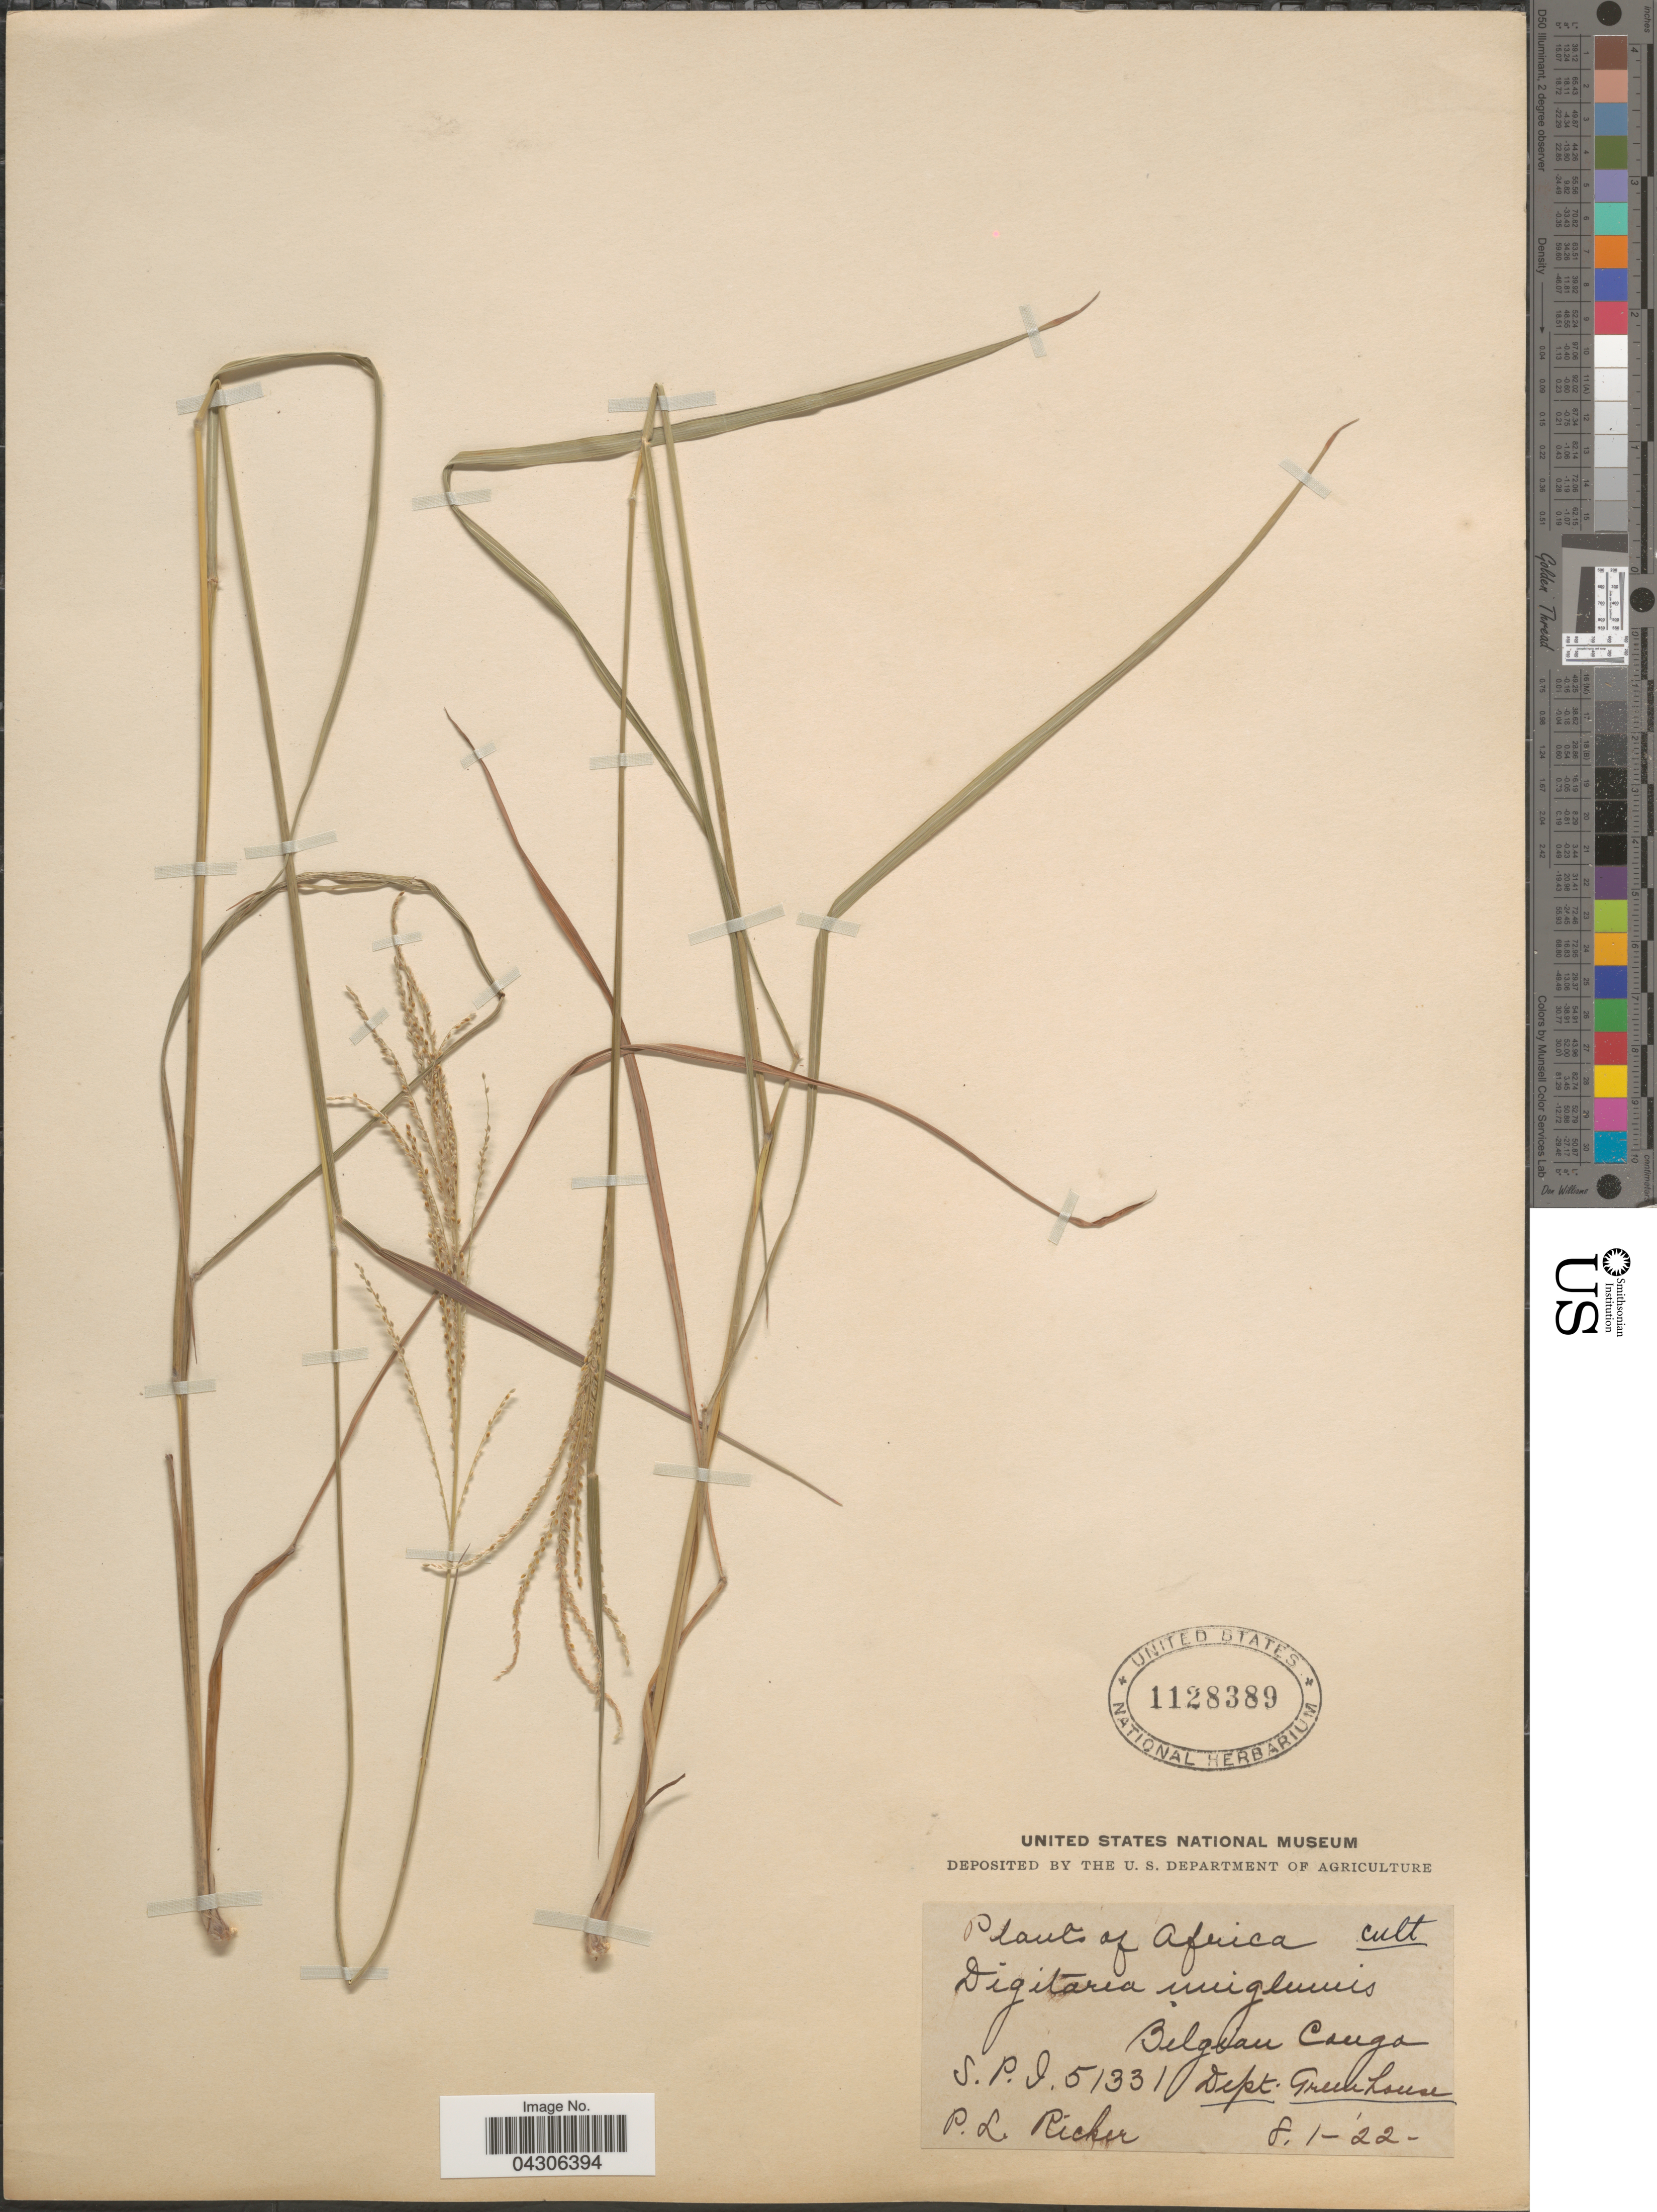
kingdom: Plantae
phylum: Tracheophyta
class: Liliopsida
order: Poales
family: Poaceae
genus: Digitaria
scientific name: Digitaria diagonalis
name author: (Nees) Stapf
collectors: P. Ricker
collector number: S.P.I. 5133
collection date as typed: Transcribed d/m/y: 8/1/22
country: Congo, Democratic Republic of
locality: Dept. Greenhouse.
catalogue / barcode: US 1128389